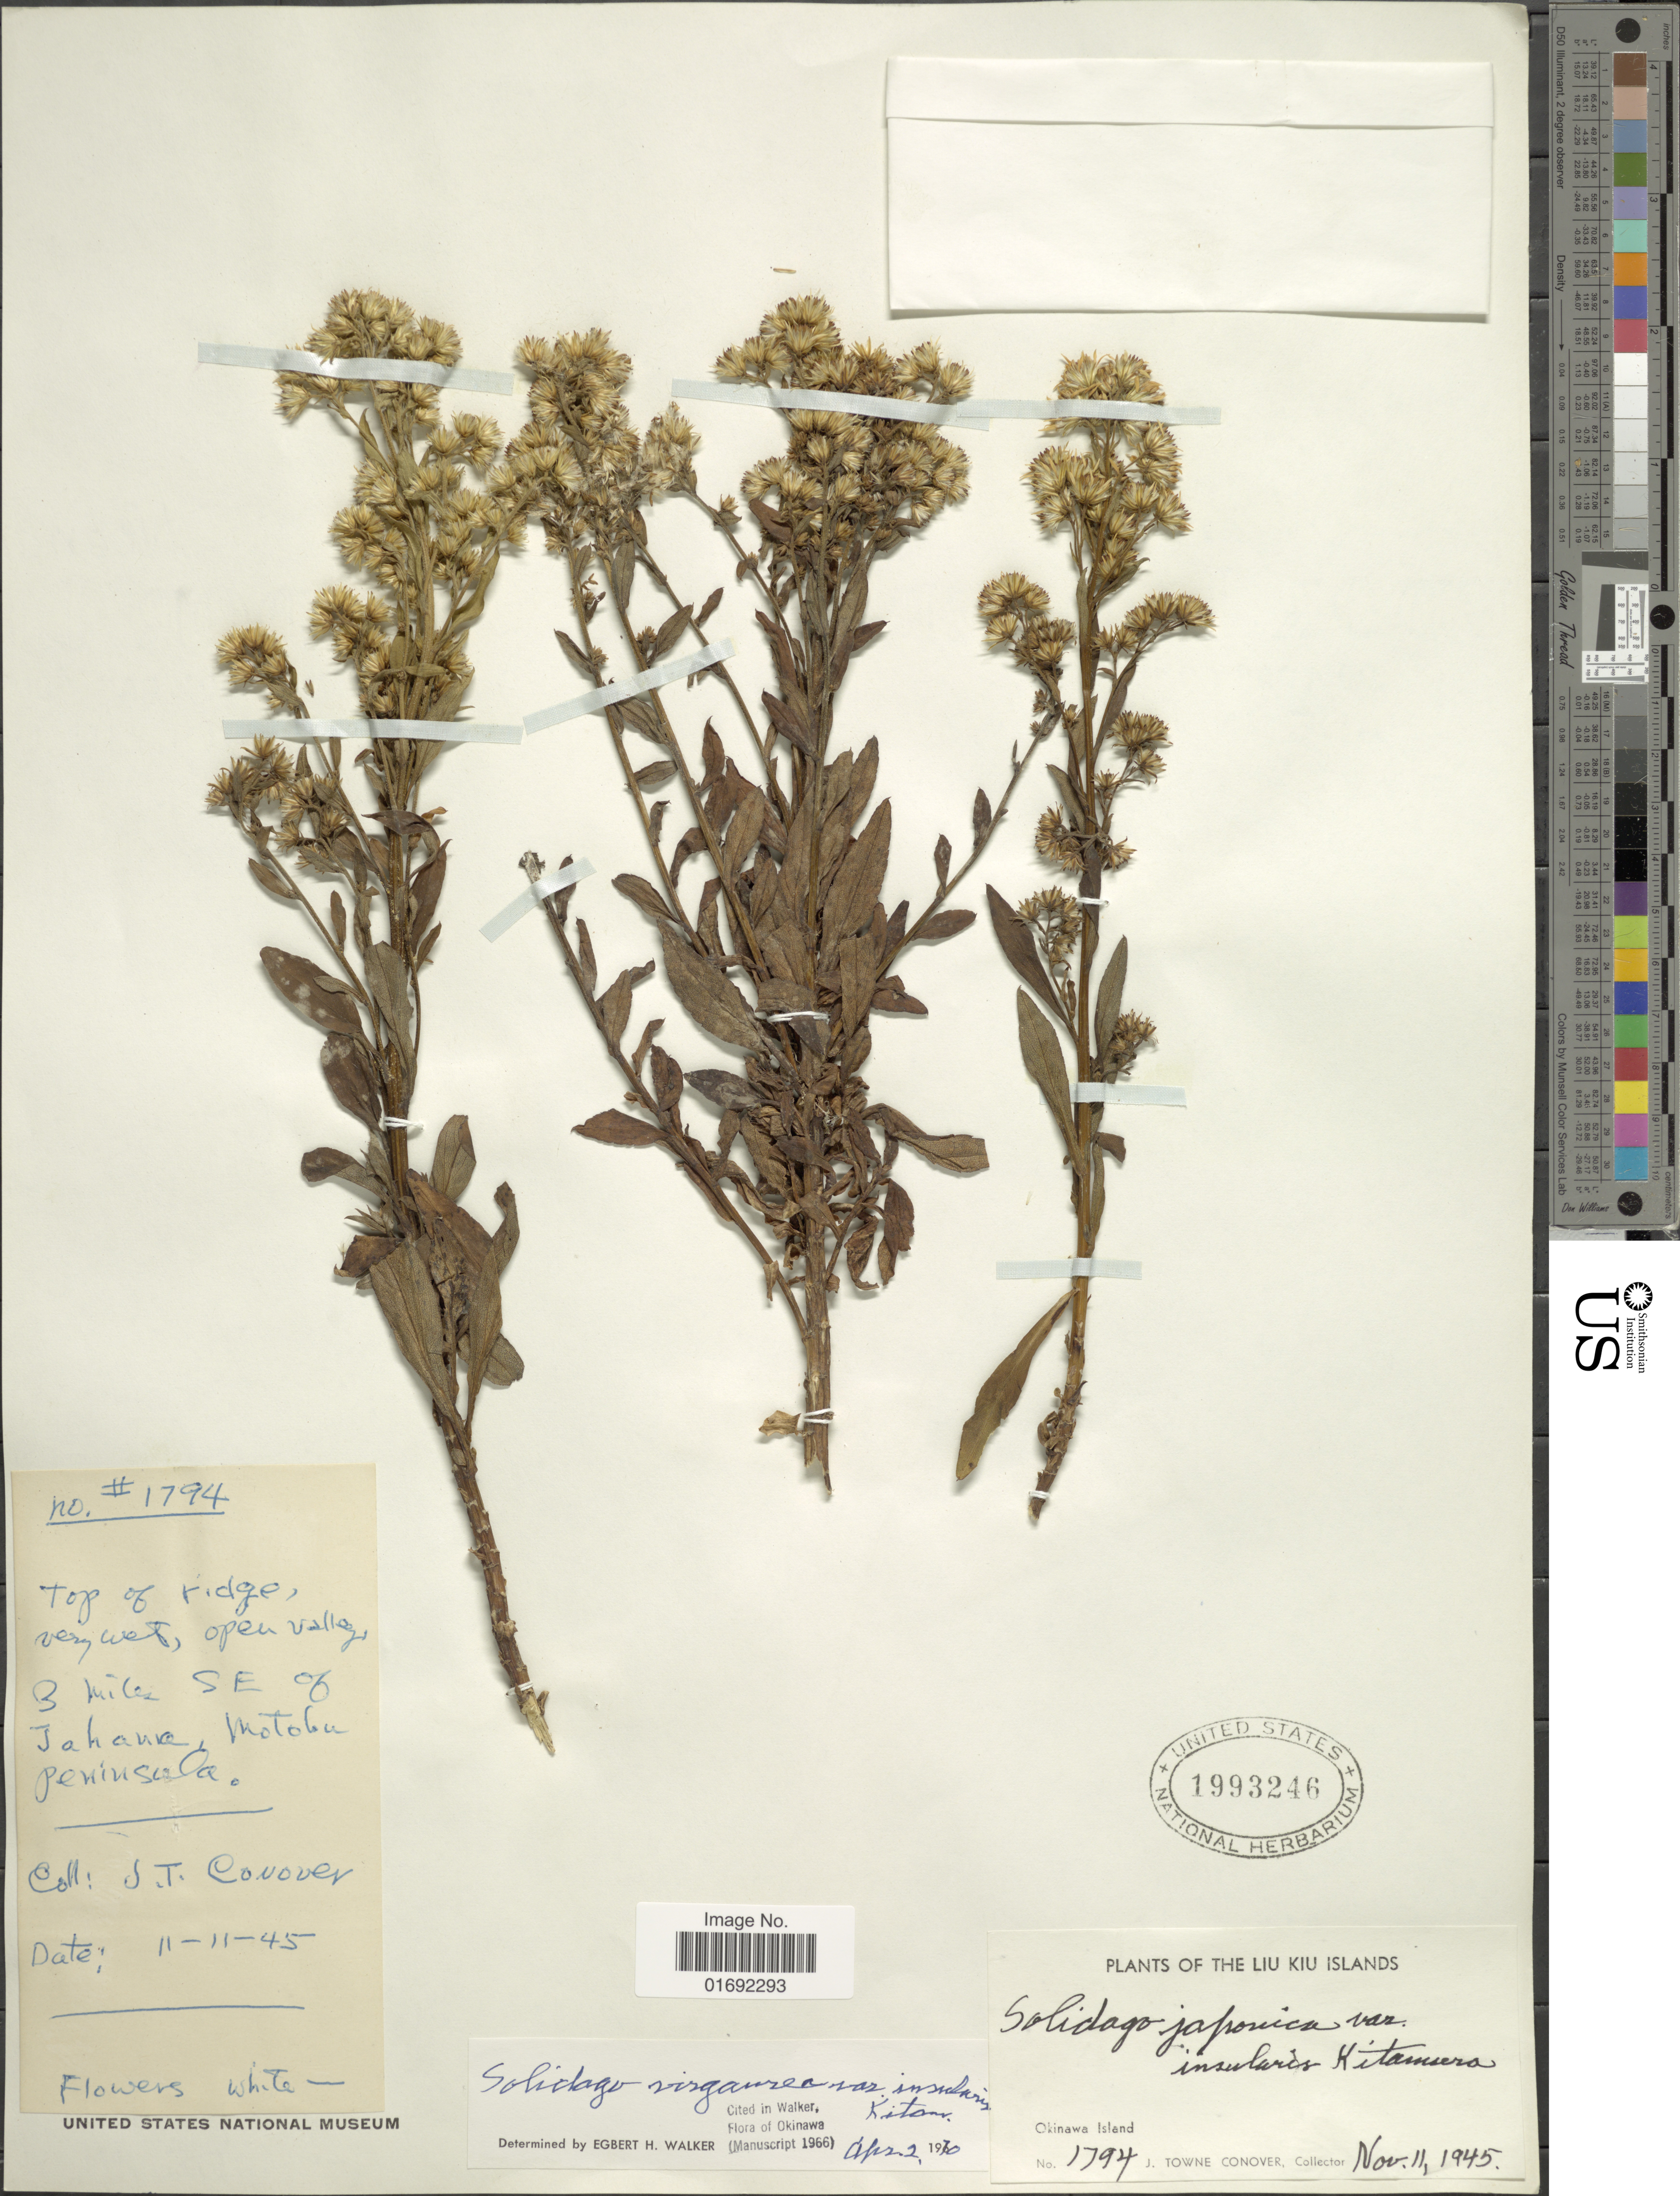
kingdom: Plantae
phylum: Tracheophyta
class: Magnoliopsida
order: Asterales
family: Asteraceae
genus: Solidago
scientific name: Solidago virgaurea var. asiatica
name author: Nakai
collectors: J. T. Conover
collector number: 1794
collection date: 1945-11-11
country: Japan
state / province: Okinawa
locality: Liu Kiu Islands, 3 miles SE of Tahana, Motobu Peninsula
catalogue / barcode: US 1993246